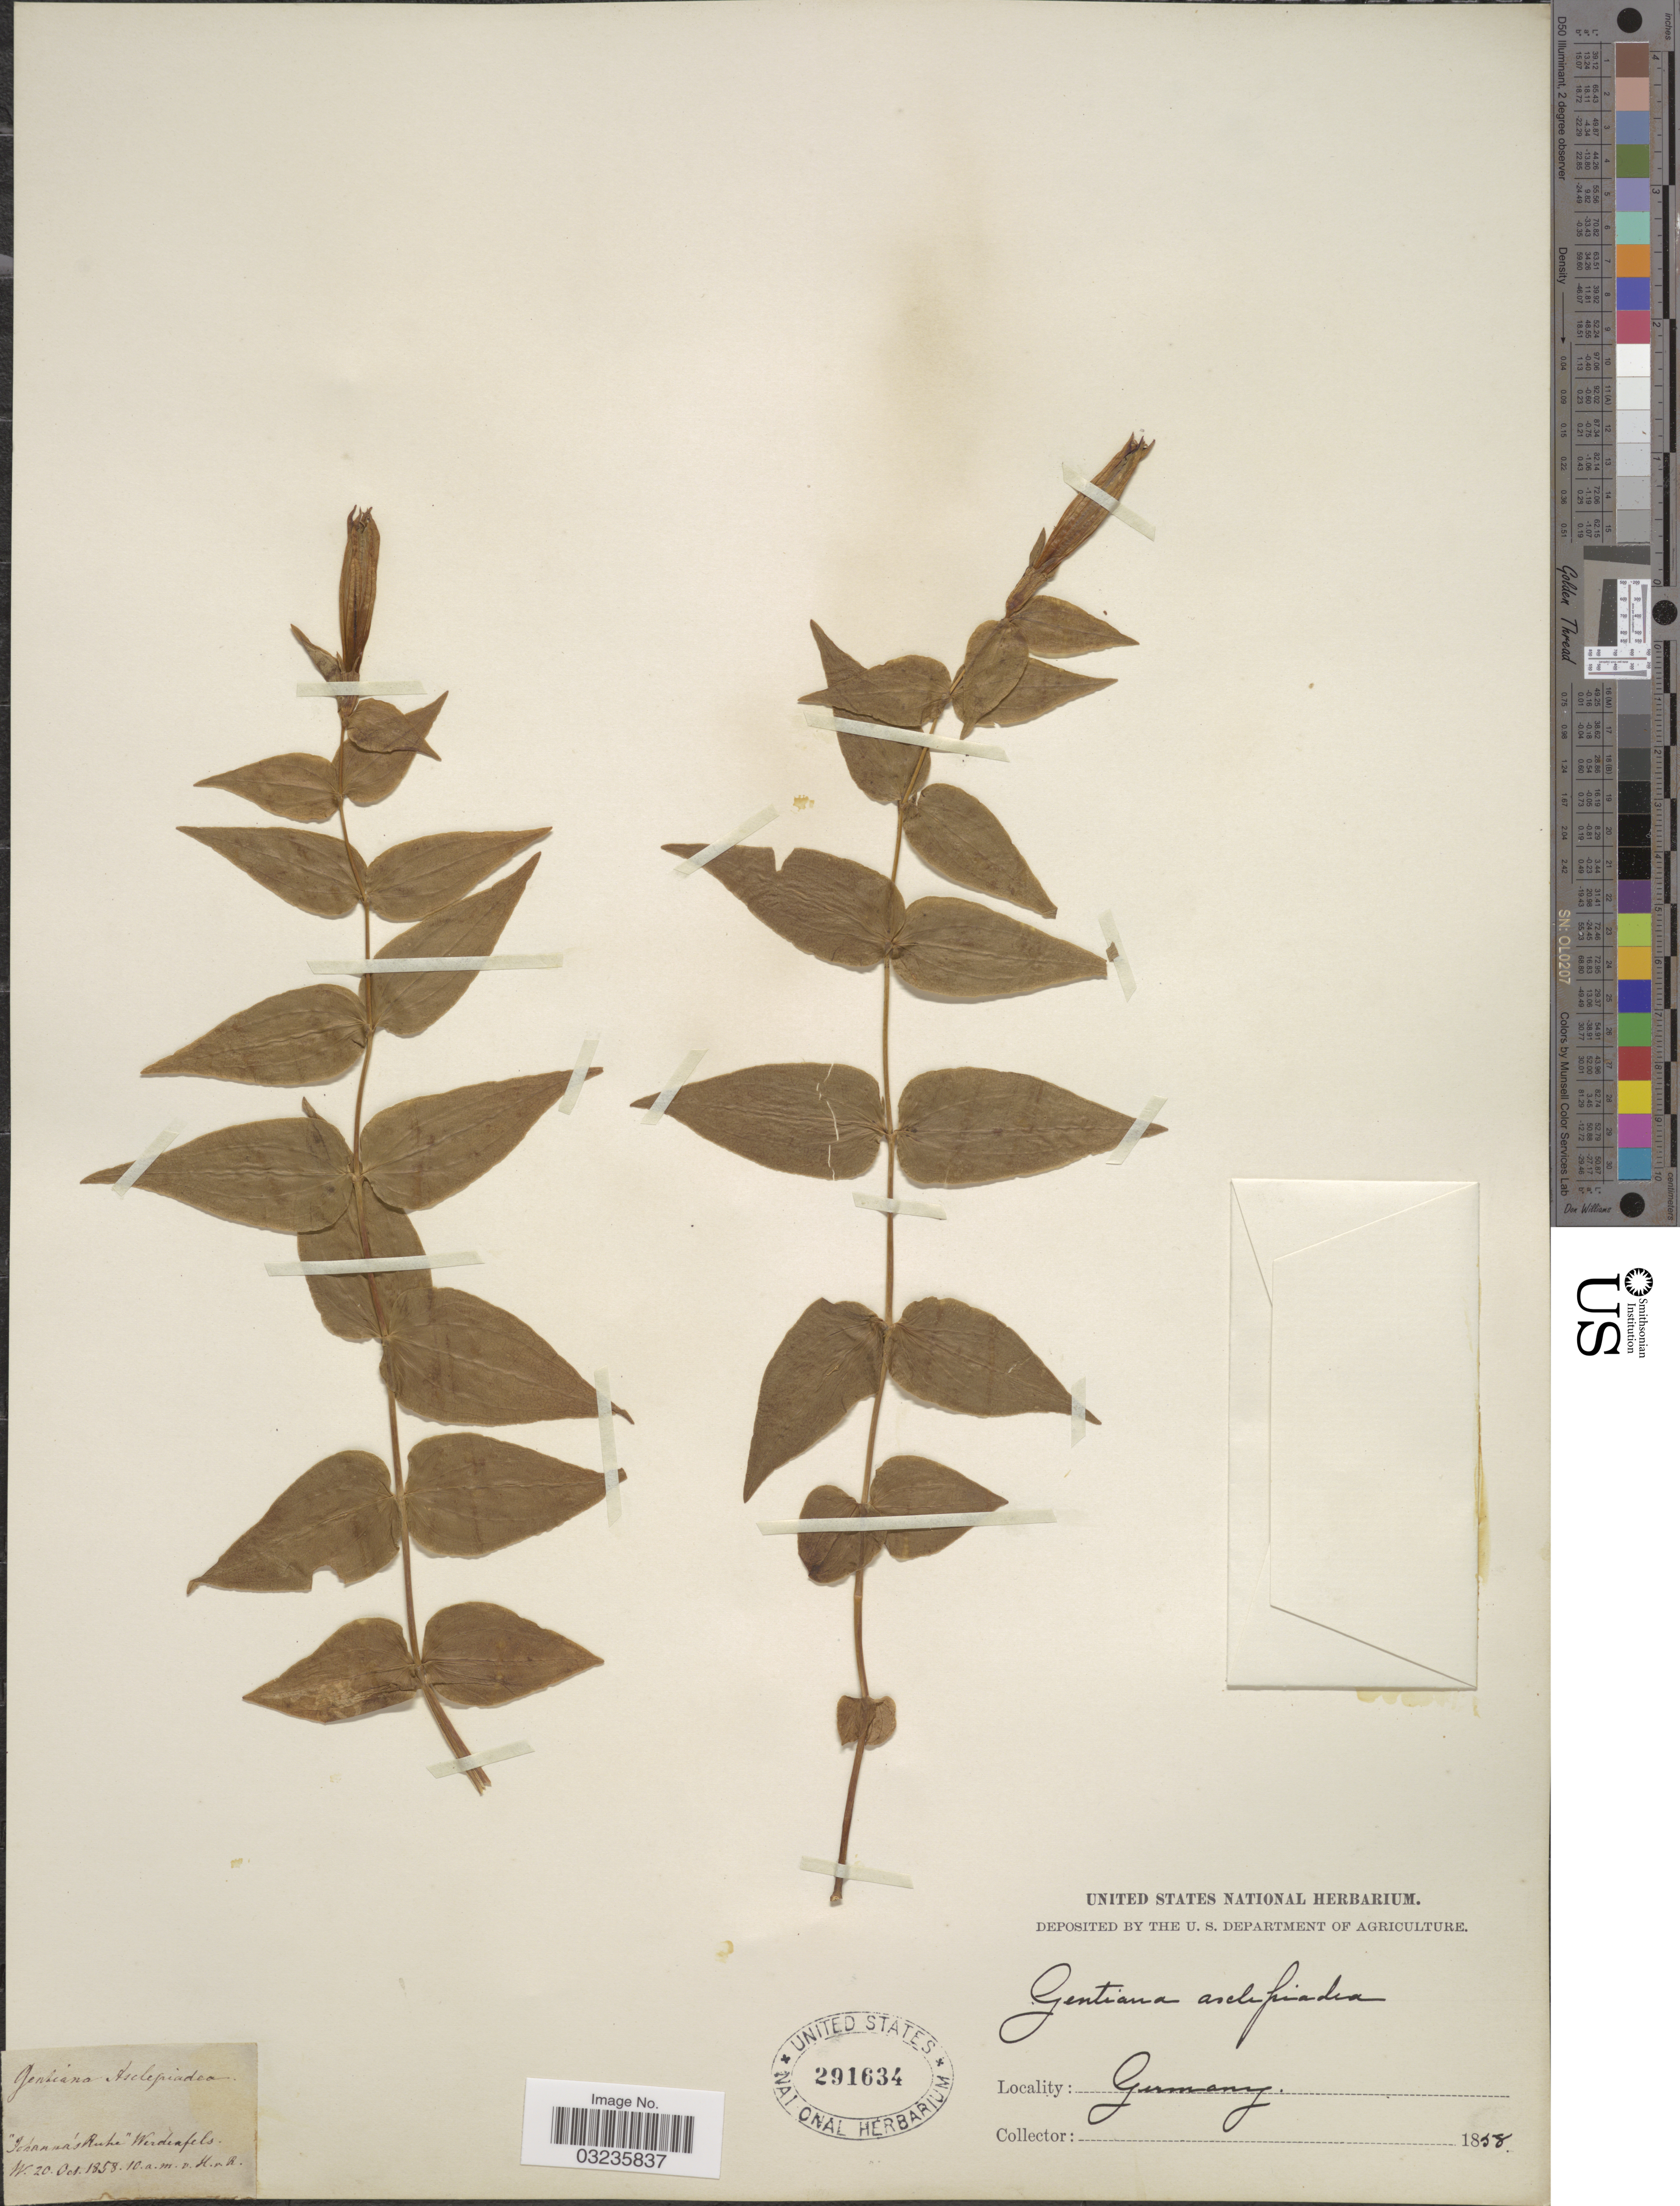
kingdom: Plantae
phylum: Tracheophyta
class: Magnoliopsida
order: Gentianales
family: Gentianaceae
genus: Gentiana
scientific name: Gentiana asclepiadea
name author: L.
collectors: H. v. R.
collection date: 1858-10-20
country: Germany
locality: Johan's Ruhe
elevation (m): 10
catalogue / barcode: US 291634